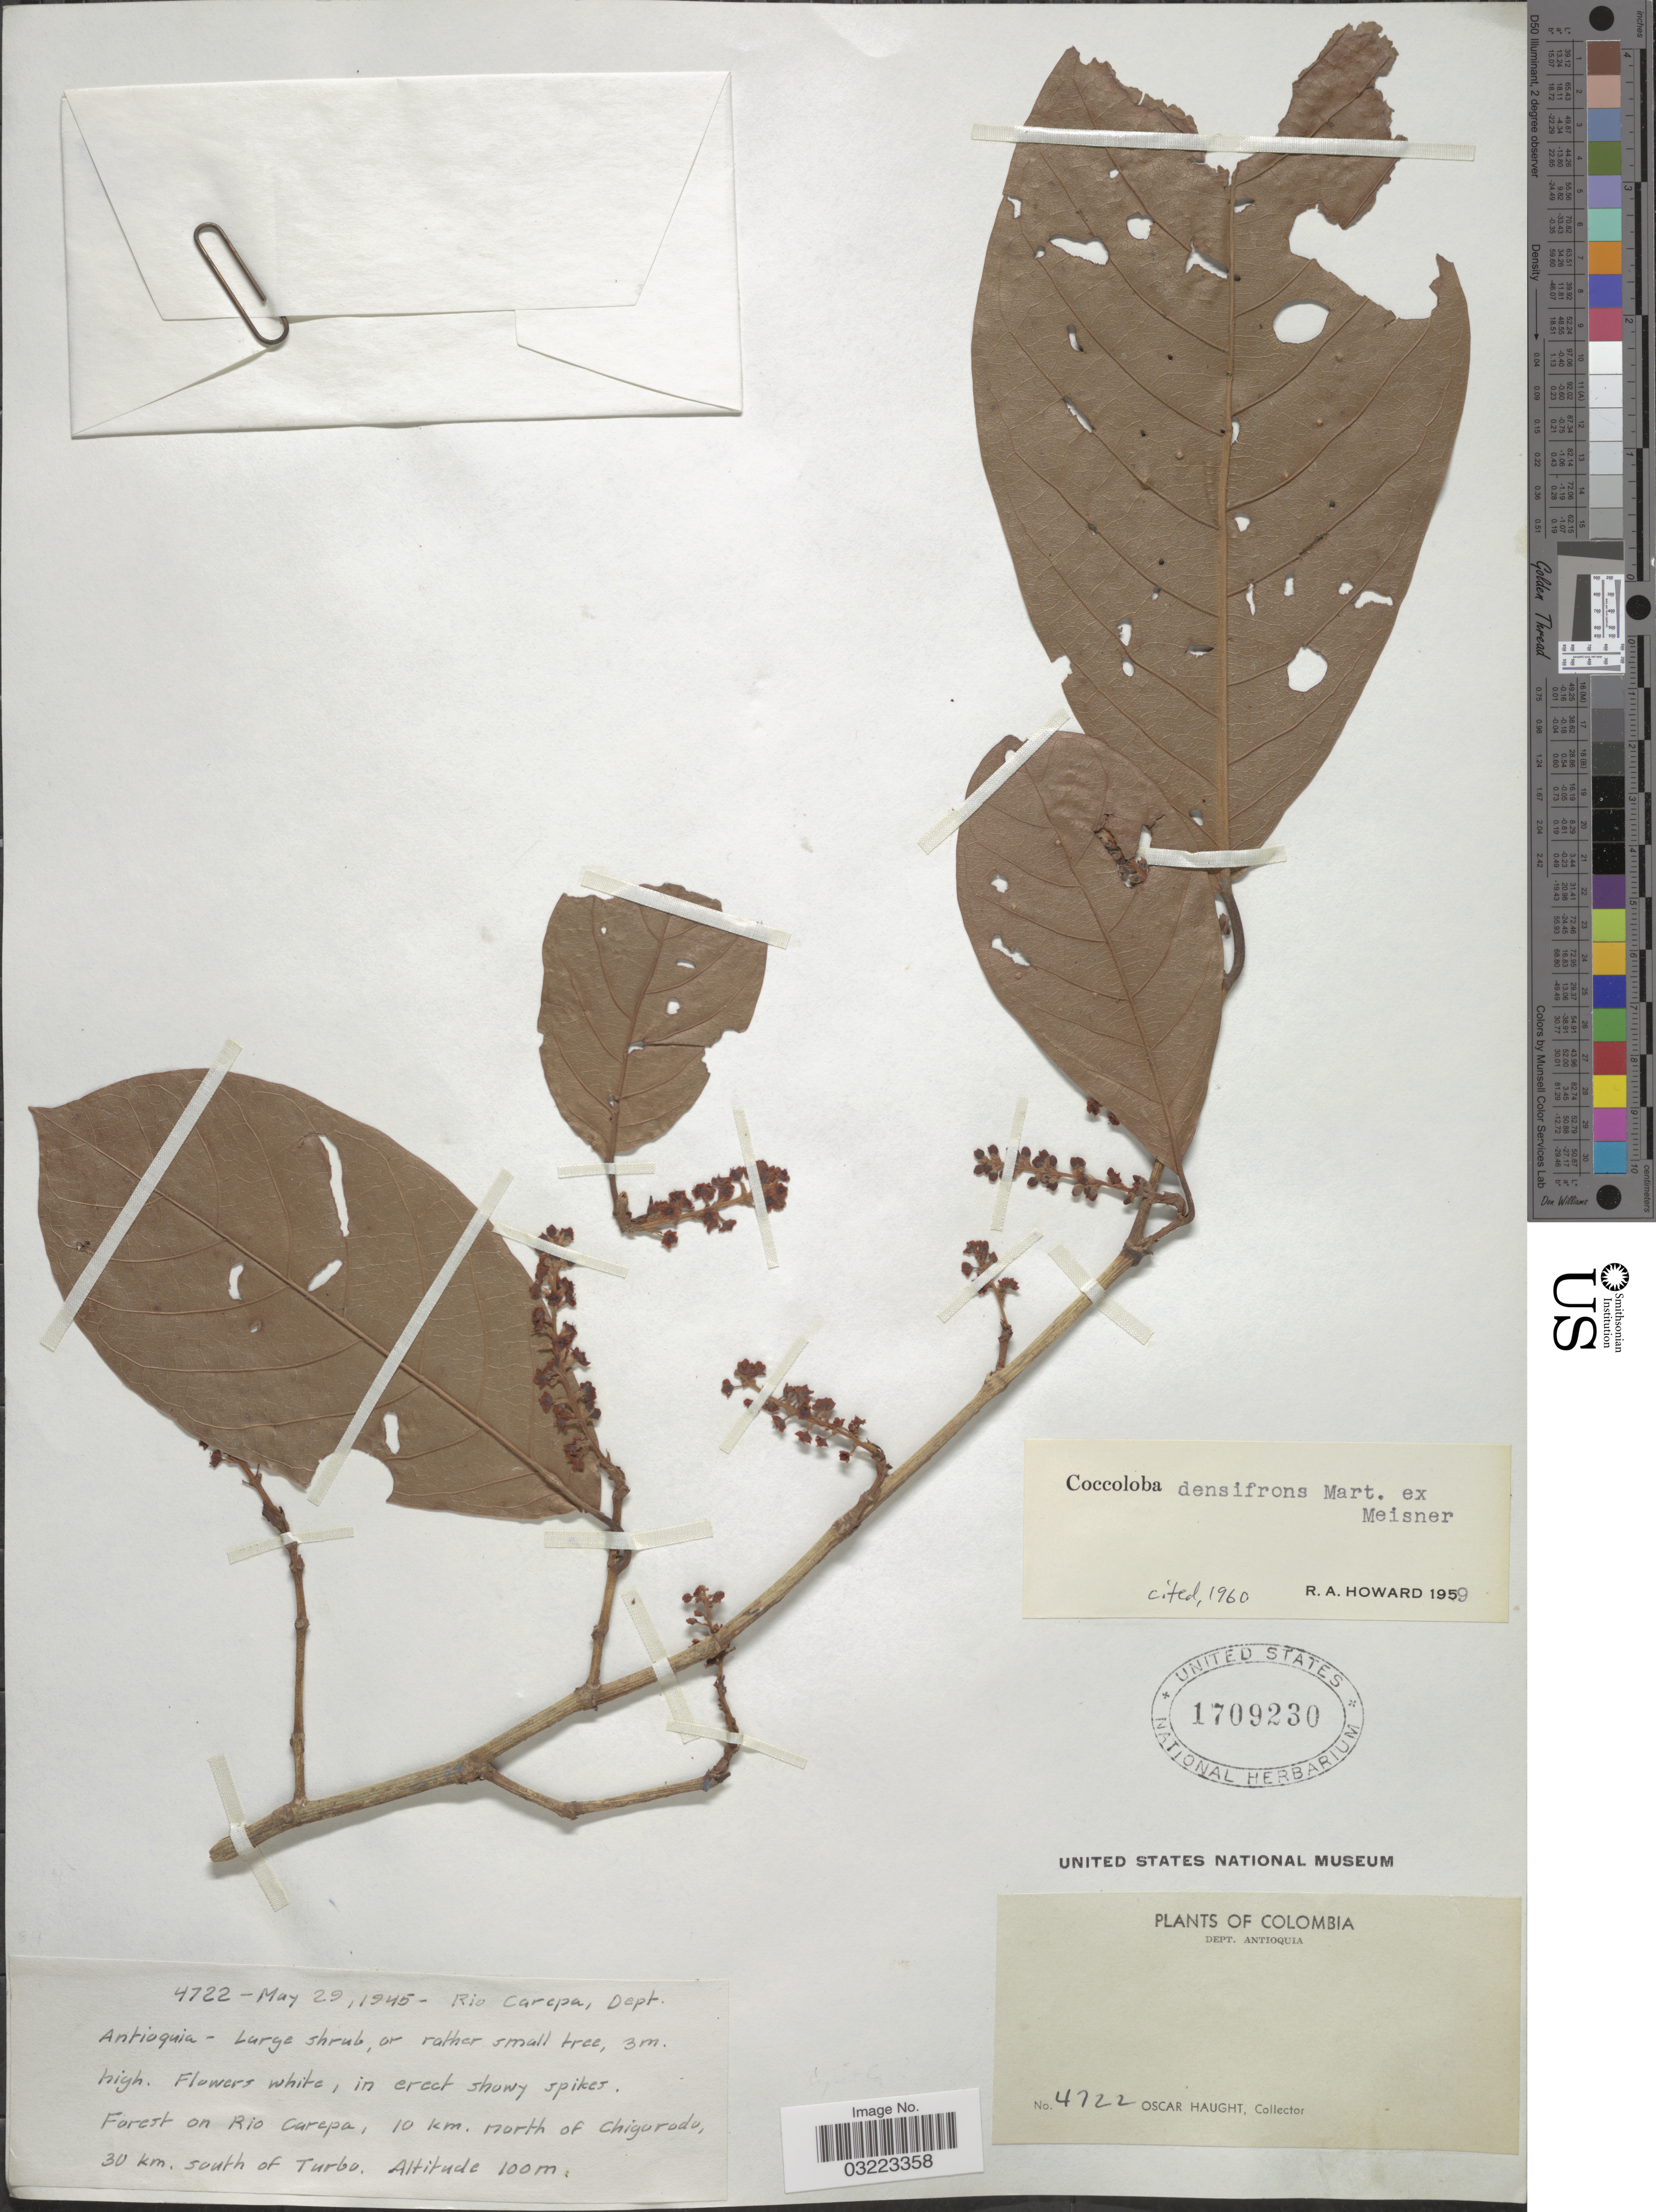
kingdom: Plantae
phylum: Tracheophyta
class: Magnoliopsida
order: Caryophyllales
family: Polygonaceae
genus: Coccoloba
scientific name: Coccoloba densifrons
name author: Mart. ex Meisn.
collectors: O. L. Haught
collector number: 4722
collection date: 1945-05-29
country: Colombia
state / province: Antioquia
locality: Rio Carepa, Dept. Antioquia. Forest on Rio Carepa, 10 km. north of Chigorodo, 30 km. south of Turbo.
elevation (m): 100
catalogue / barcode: US 1709230